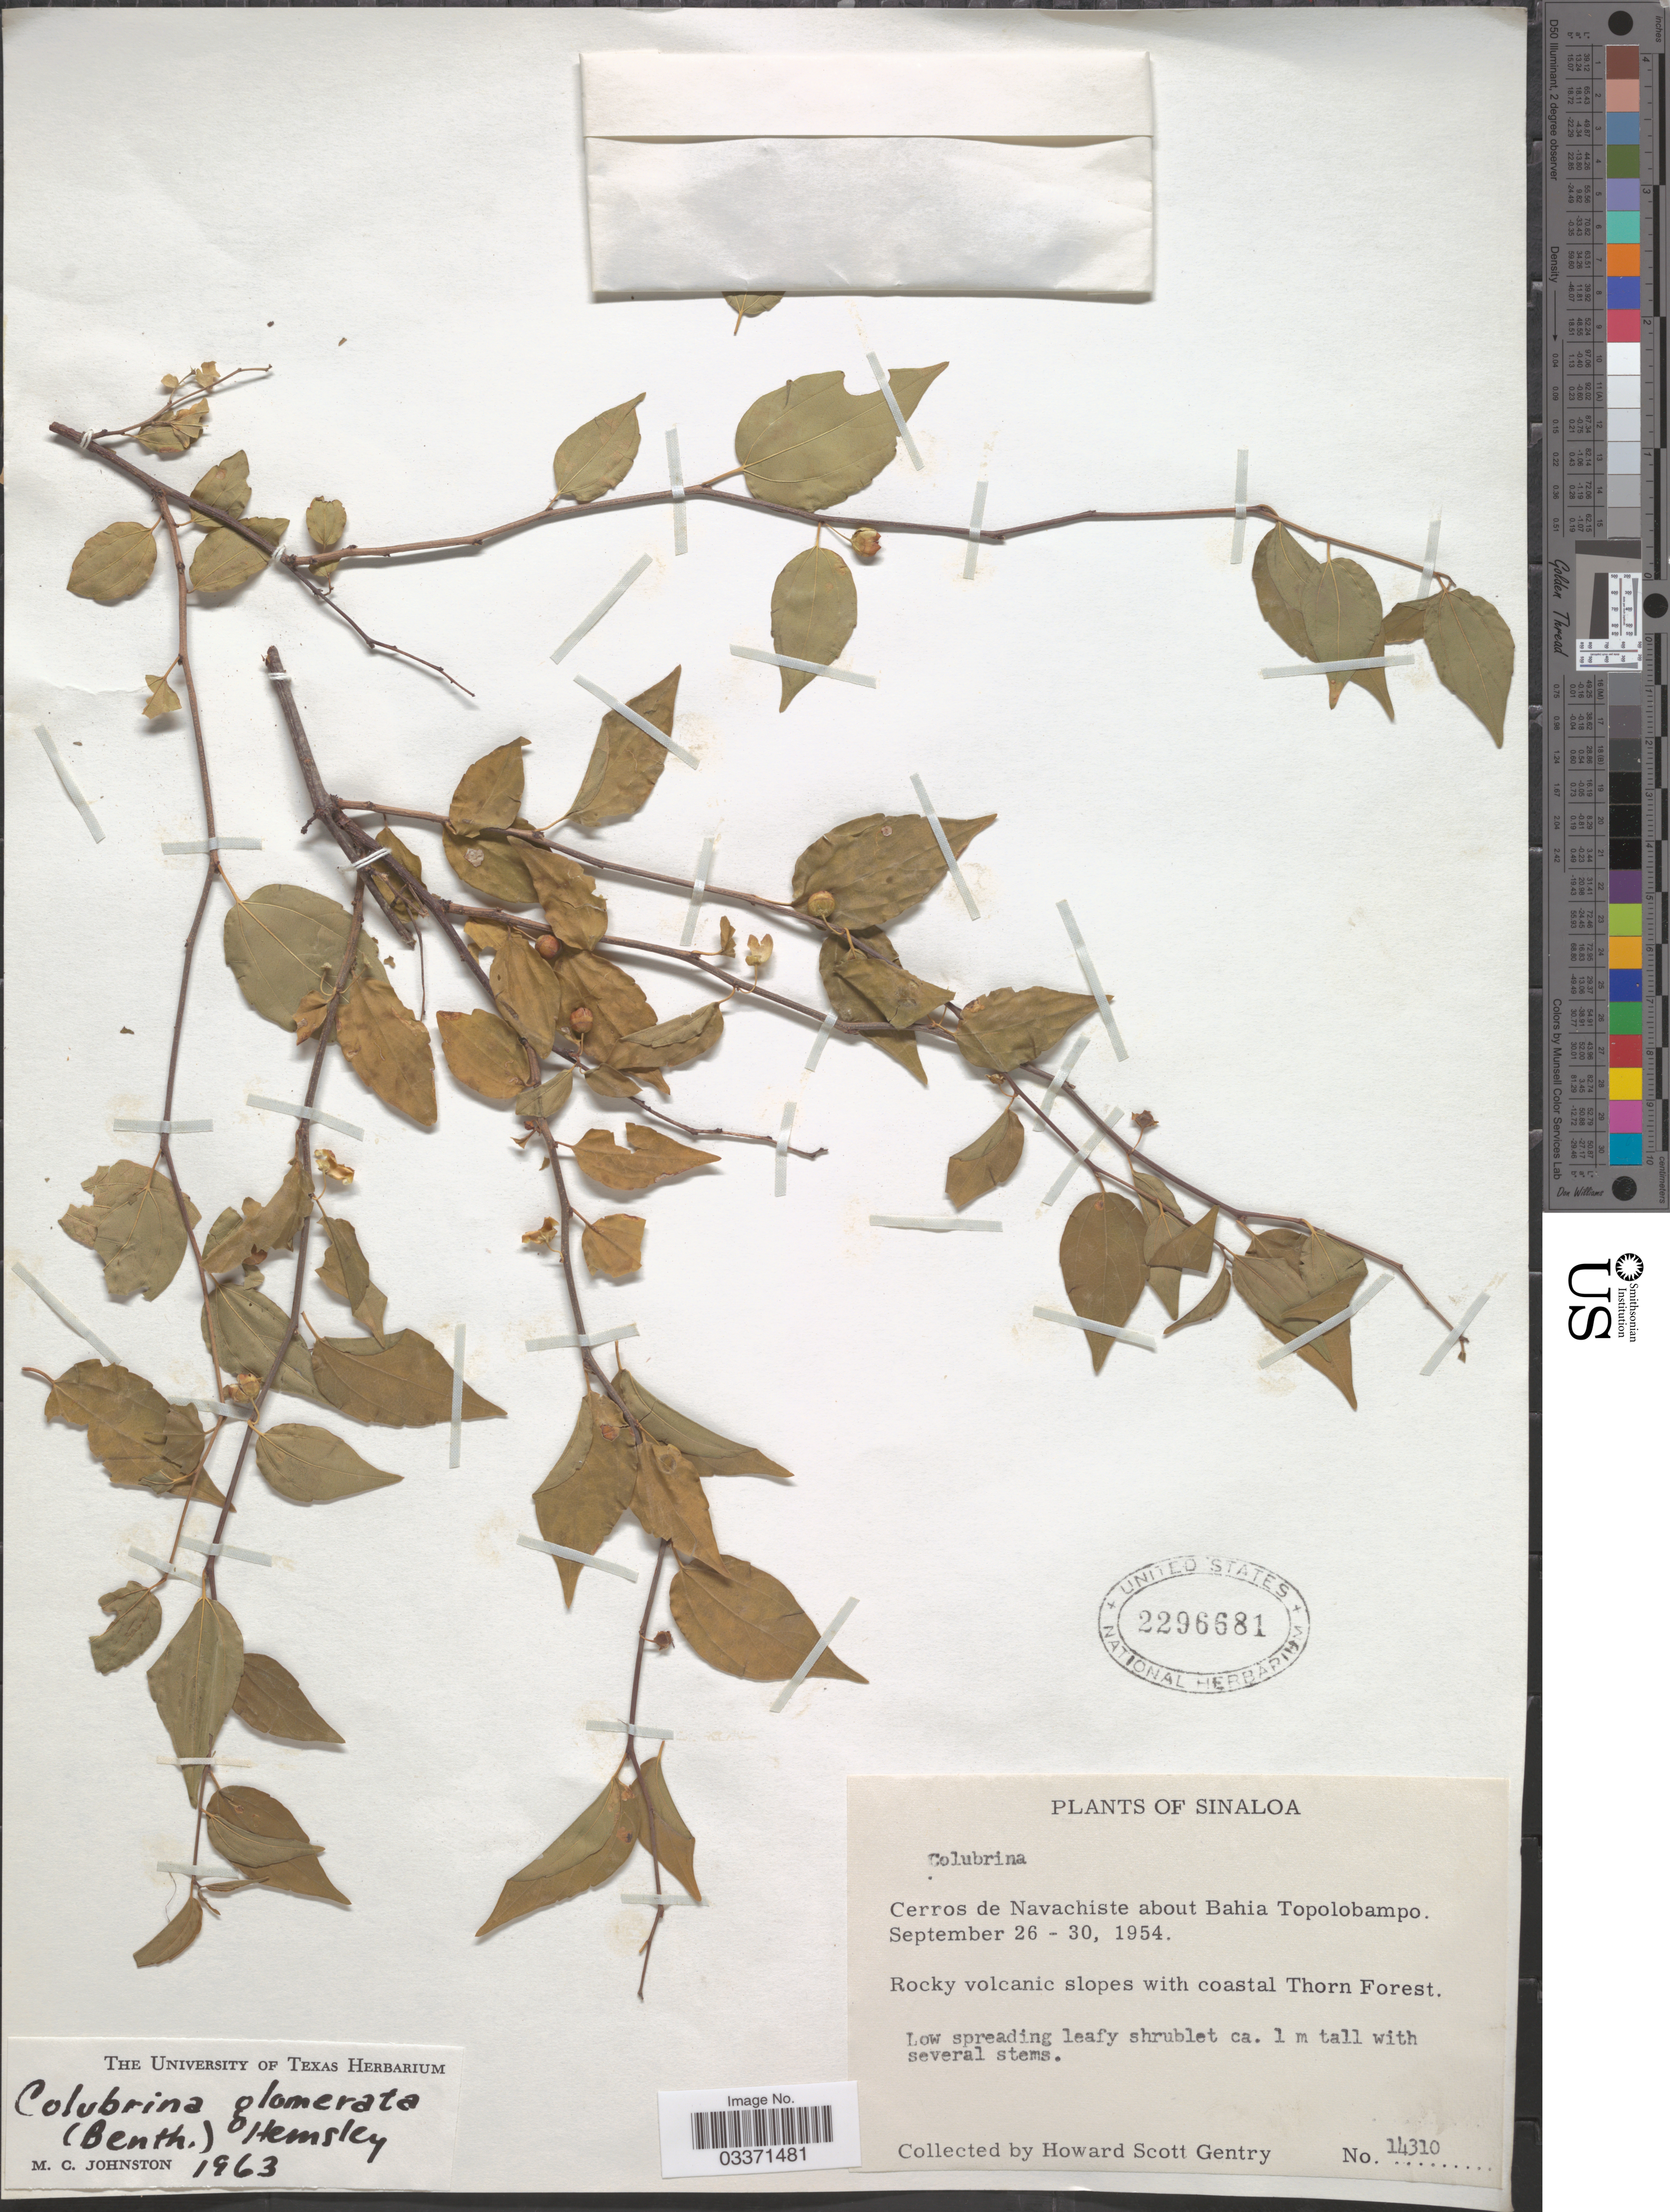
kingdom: Plantae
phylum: Tracheophyta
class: Magnoliopsida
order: Rosales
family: Rhamnaceae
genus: Colubrina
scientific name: Colubrina glabra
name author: S. Watson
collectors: H. S. Gentry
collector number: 14310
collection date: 1954-09-26/1954-09-30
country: Mexico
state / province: Sinaloa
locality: Cerros de Navachiste about Bahia Topolobampo. Rocky volcanic slopes with coastal Thorn Forest.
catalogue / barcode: US 2296681